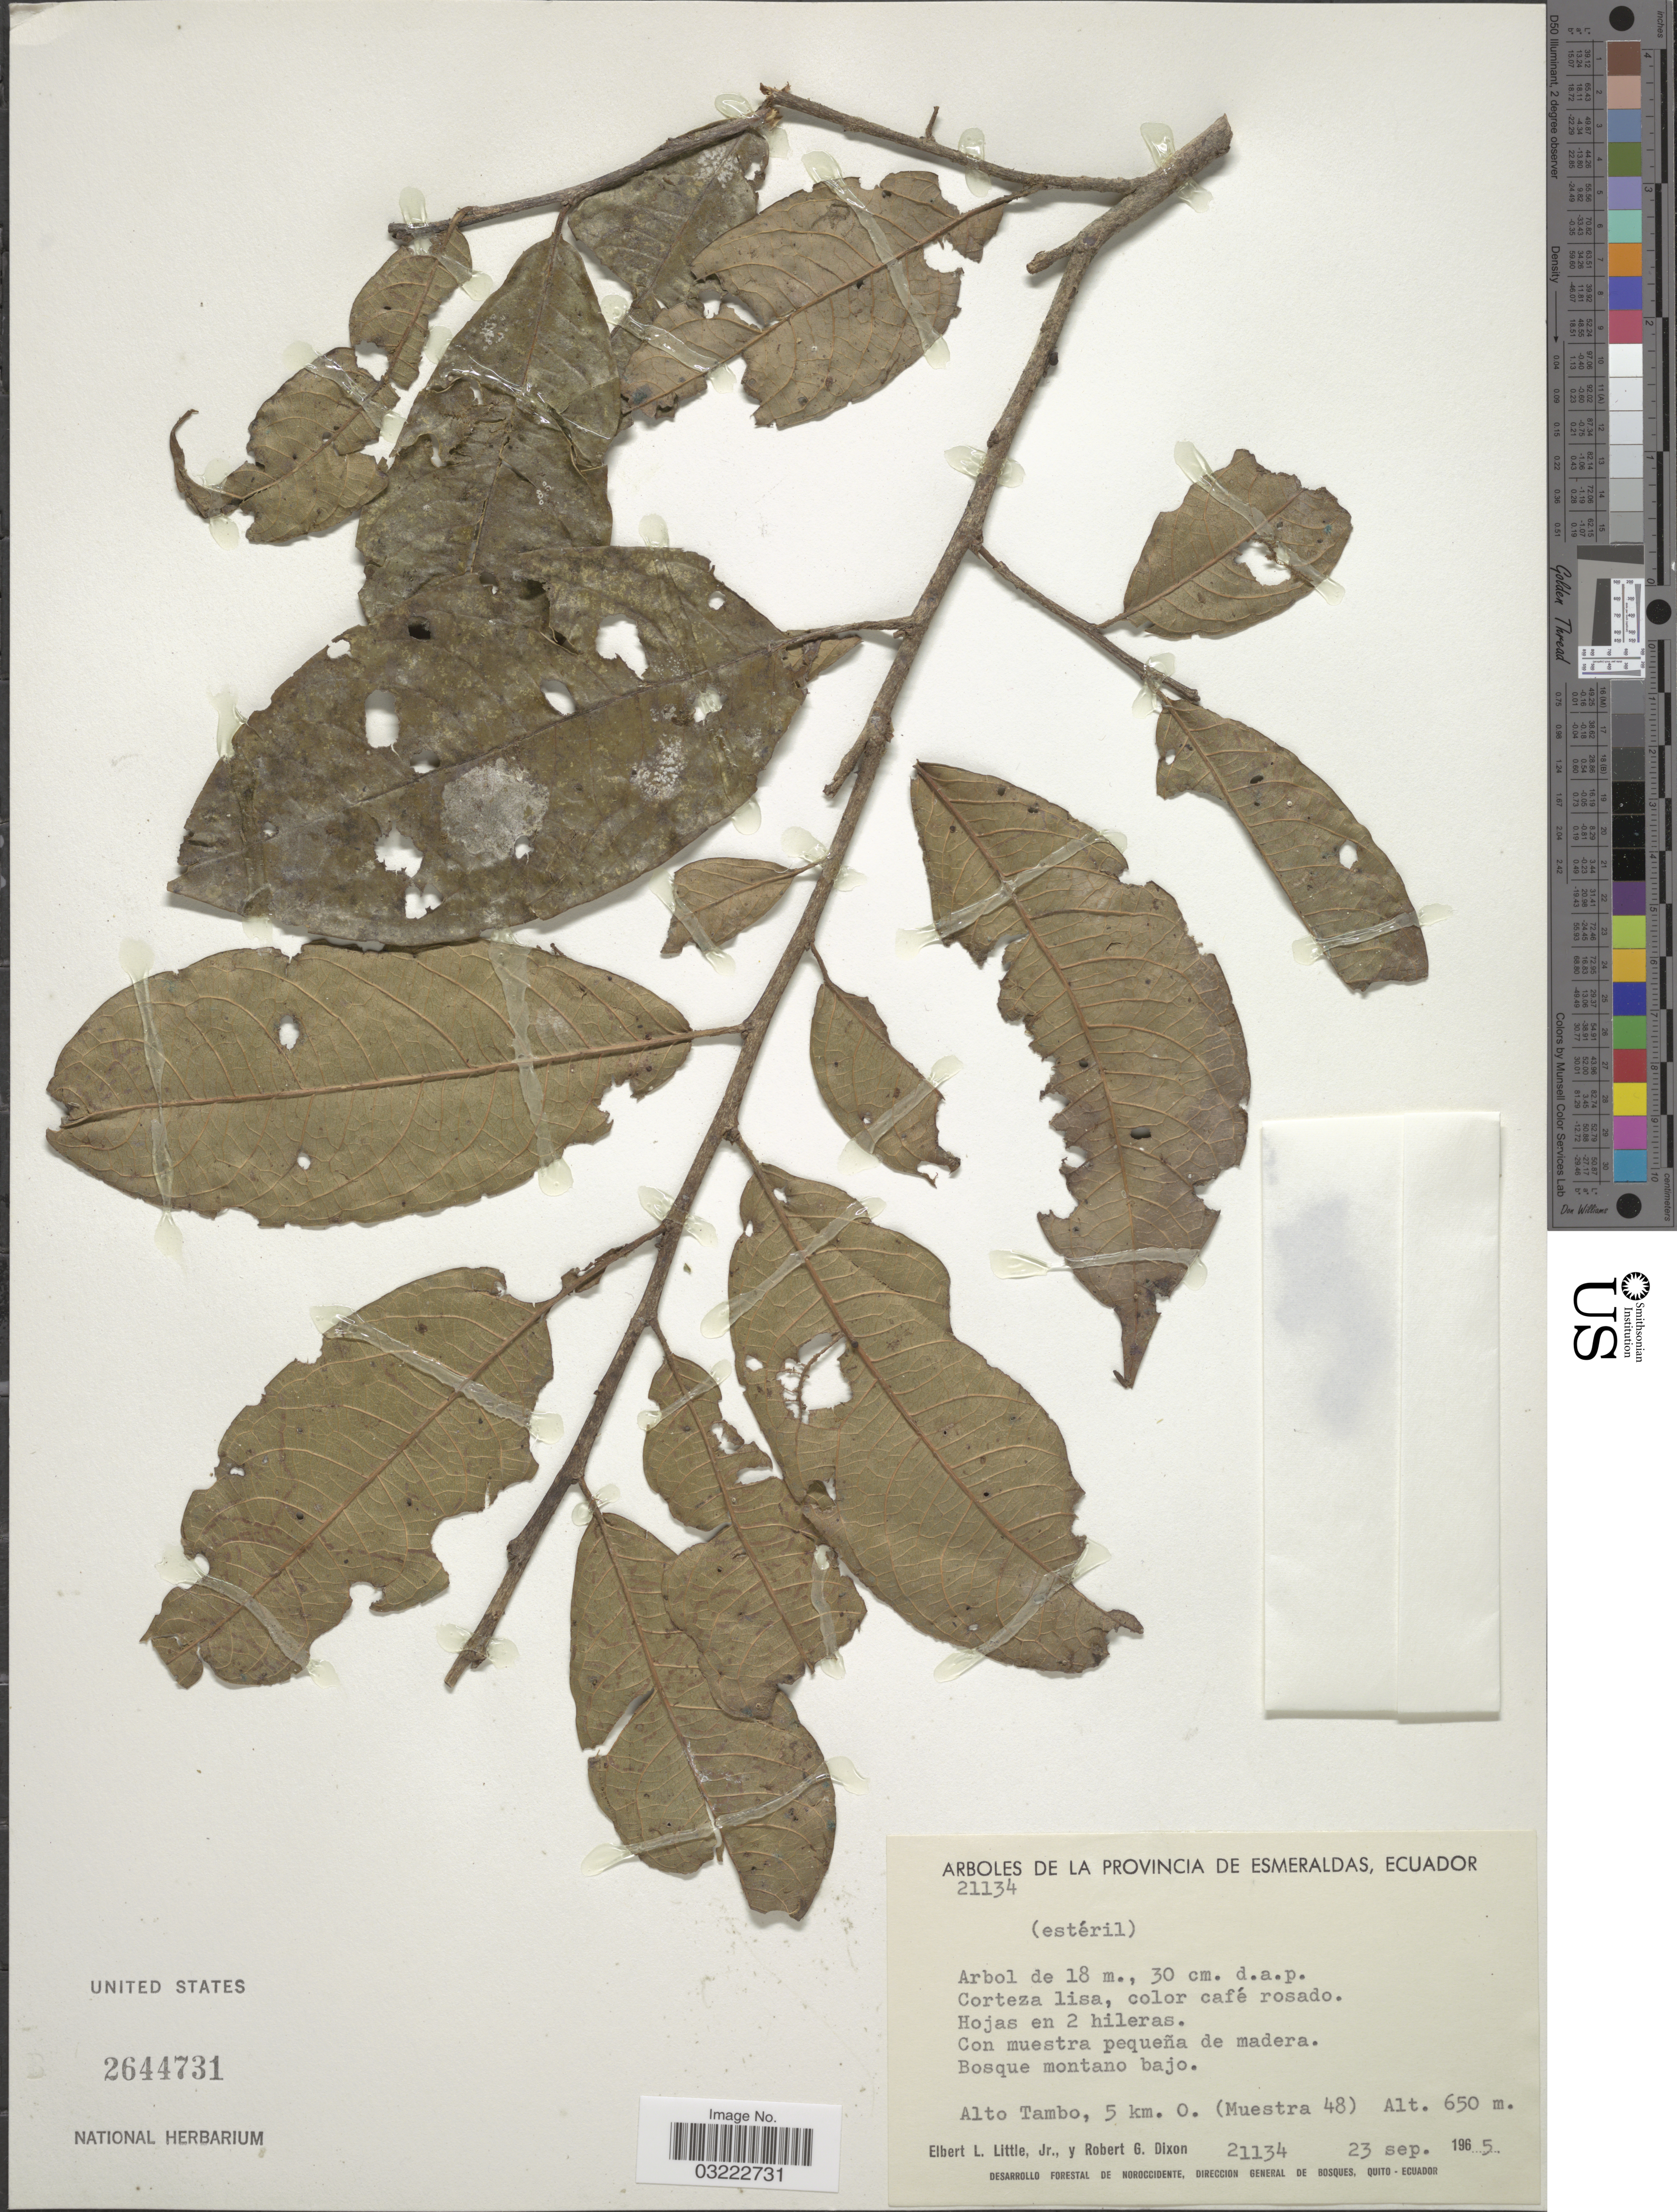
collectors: E. L. Little & R. G. Dixon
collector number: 21134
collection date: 1965-09-23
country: Ecuador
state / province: Esmeraldas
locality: Arboles de la Provincia de Esmeraldas, Alto Tambo, 5 km. O. (Muestra 48).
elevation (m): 650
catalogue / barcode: US 2644731